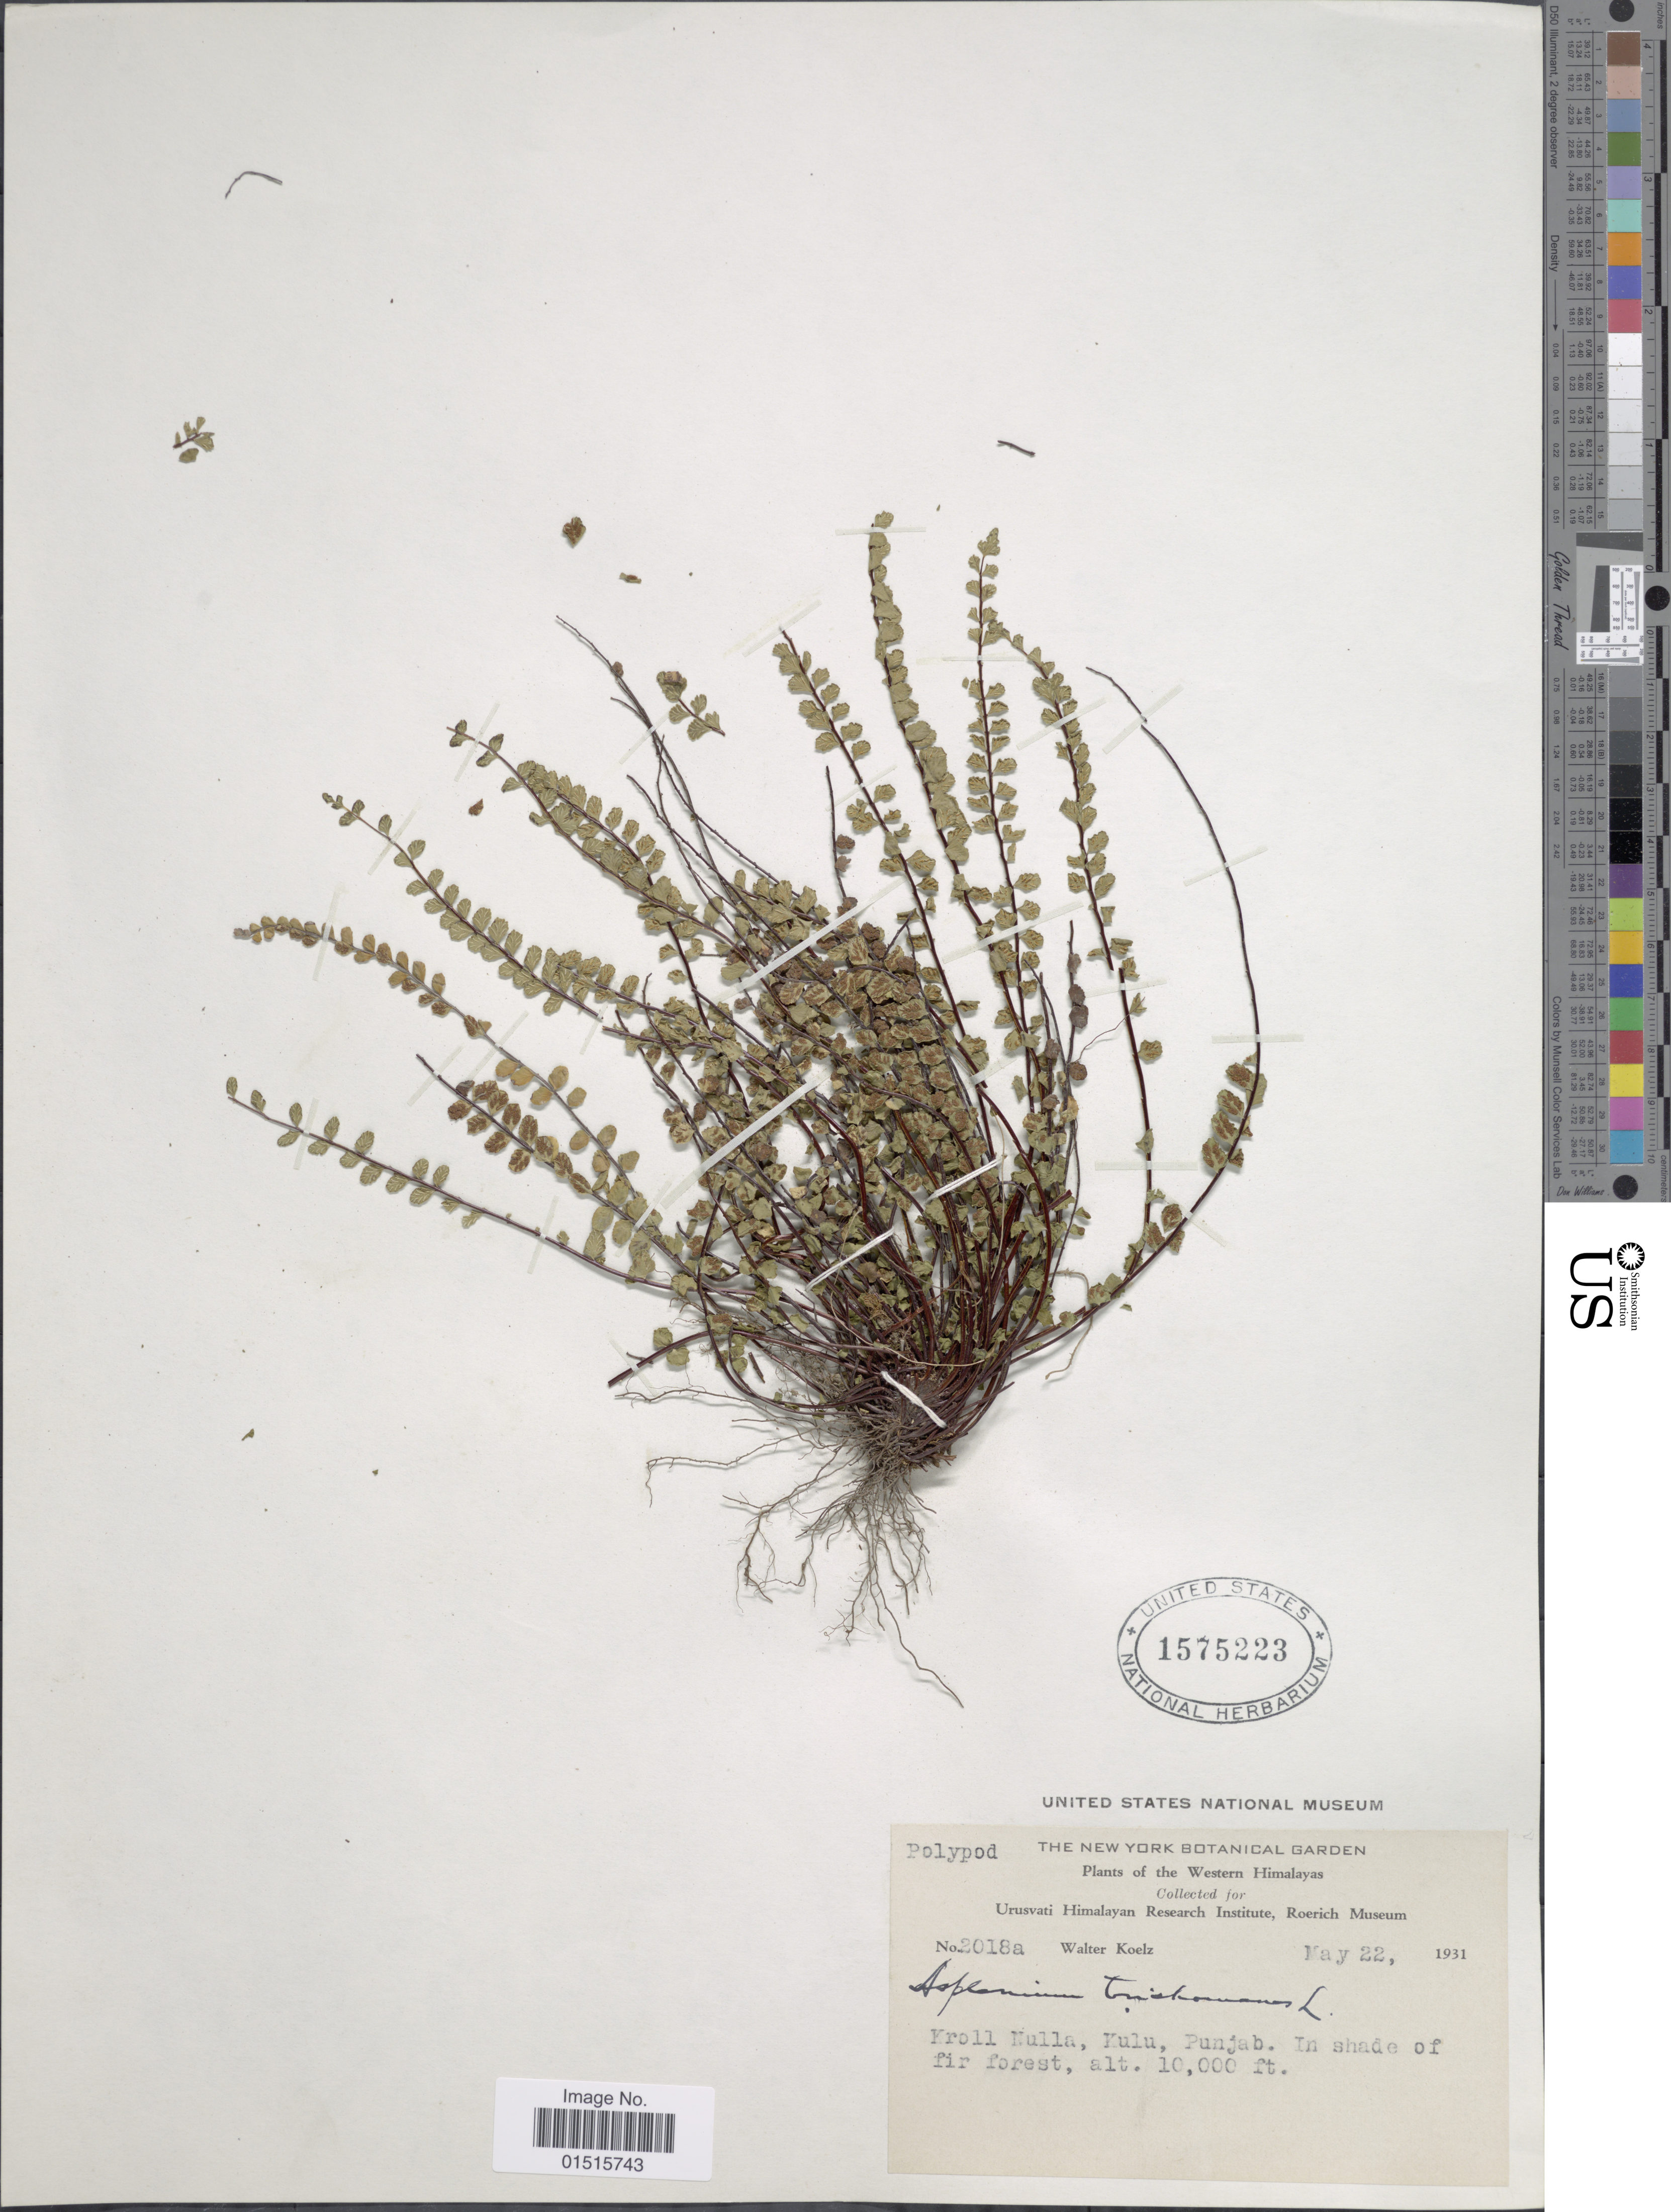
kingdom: Plantae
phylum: Tracheophyta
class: Polypodiopsida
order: Polypodiales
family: Aspleniaceae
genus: Asplenium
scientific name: Asplenium trichomanes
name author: L.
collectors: W. N. Koelz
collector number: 2018a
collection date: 1931-05-22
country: India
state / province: Punjab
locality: Plants of the Western Himalayas, Kroll Nulla, Kulu. In shade of fir forest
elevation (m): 3048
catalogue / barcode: US 1575223